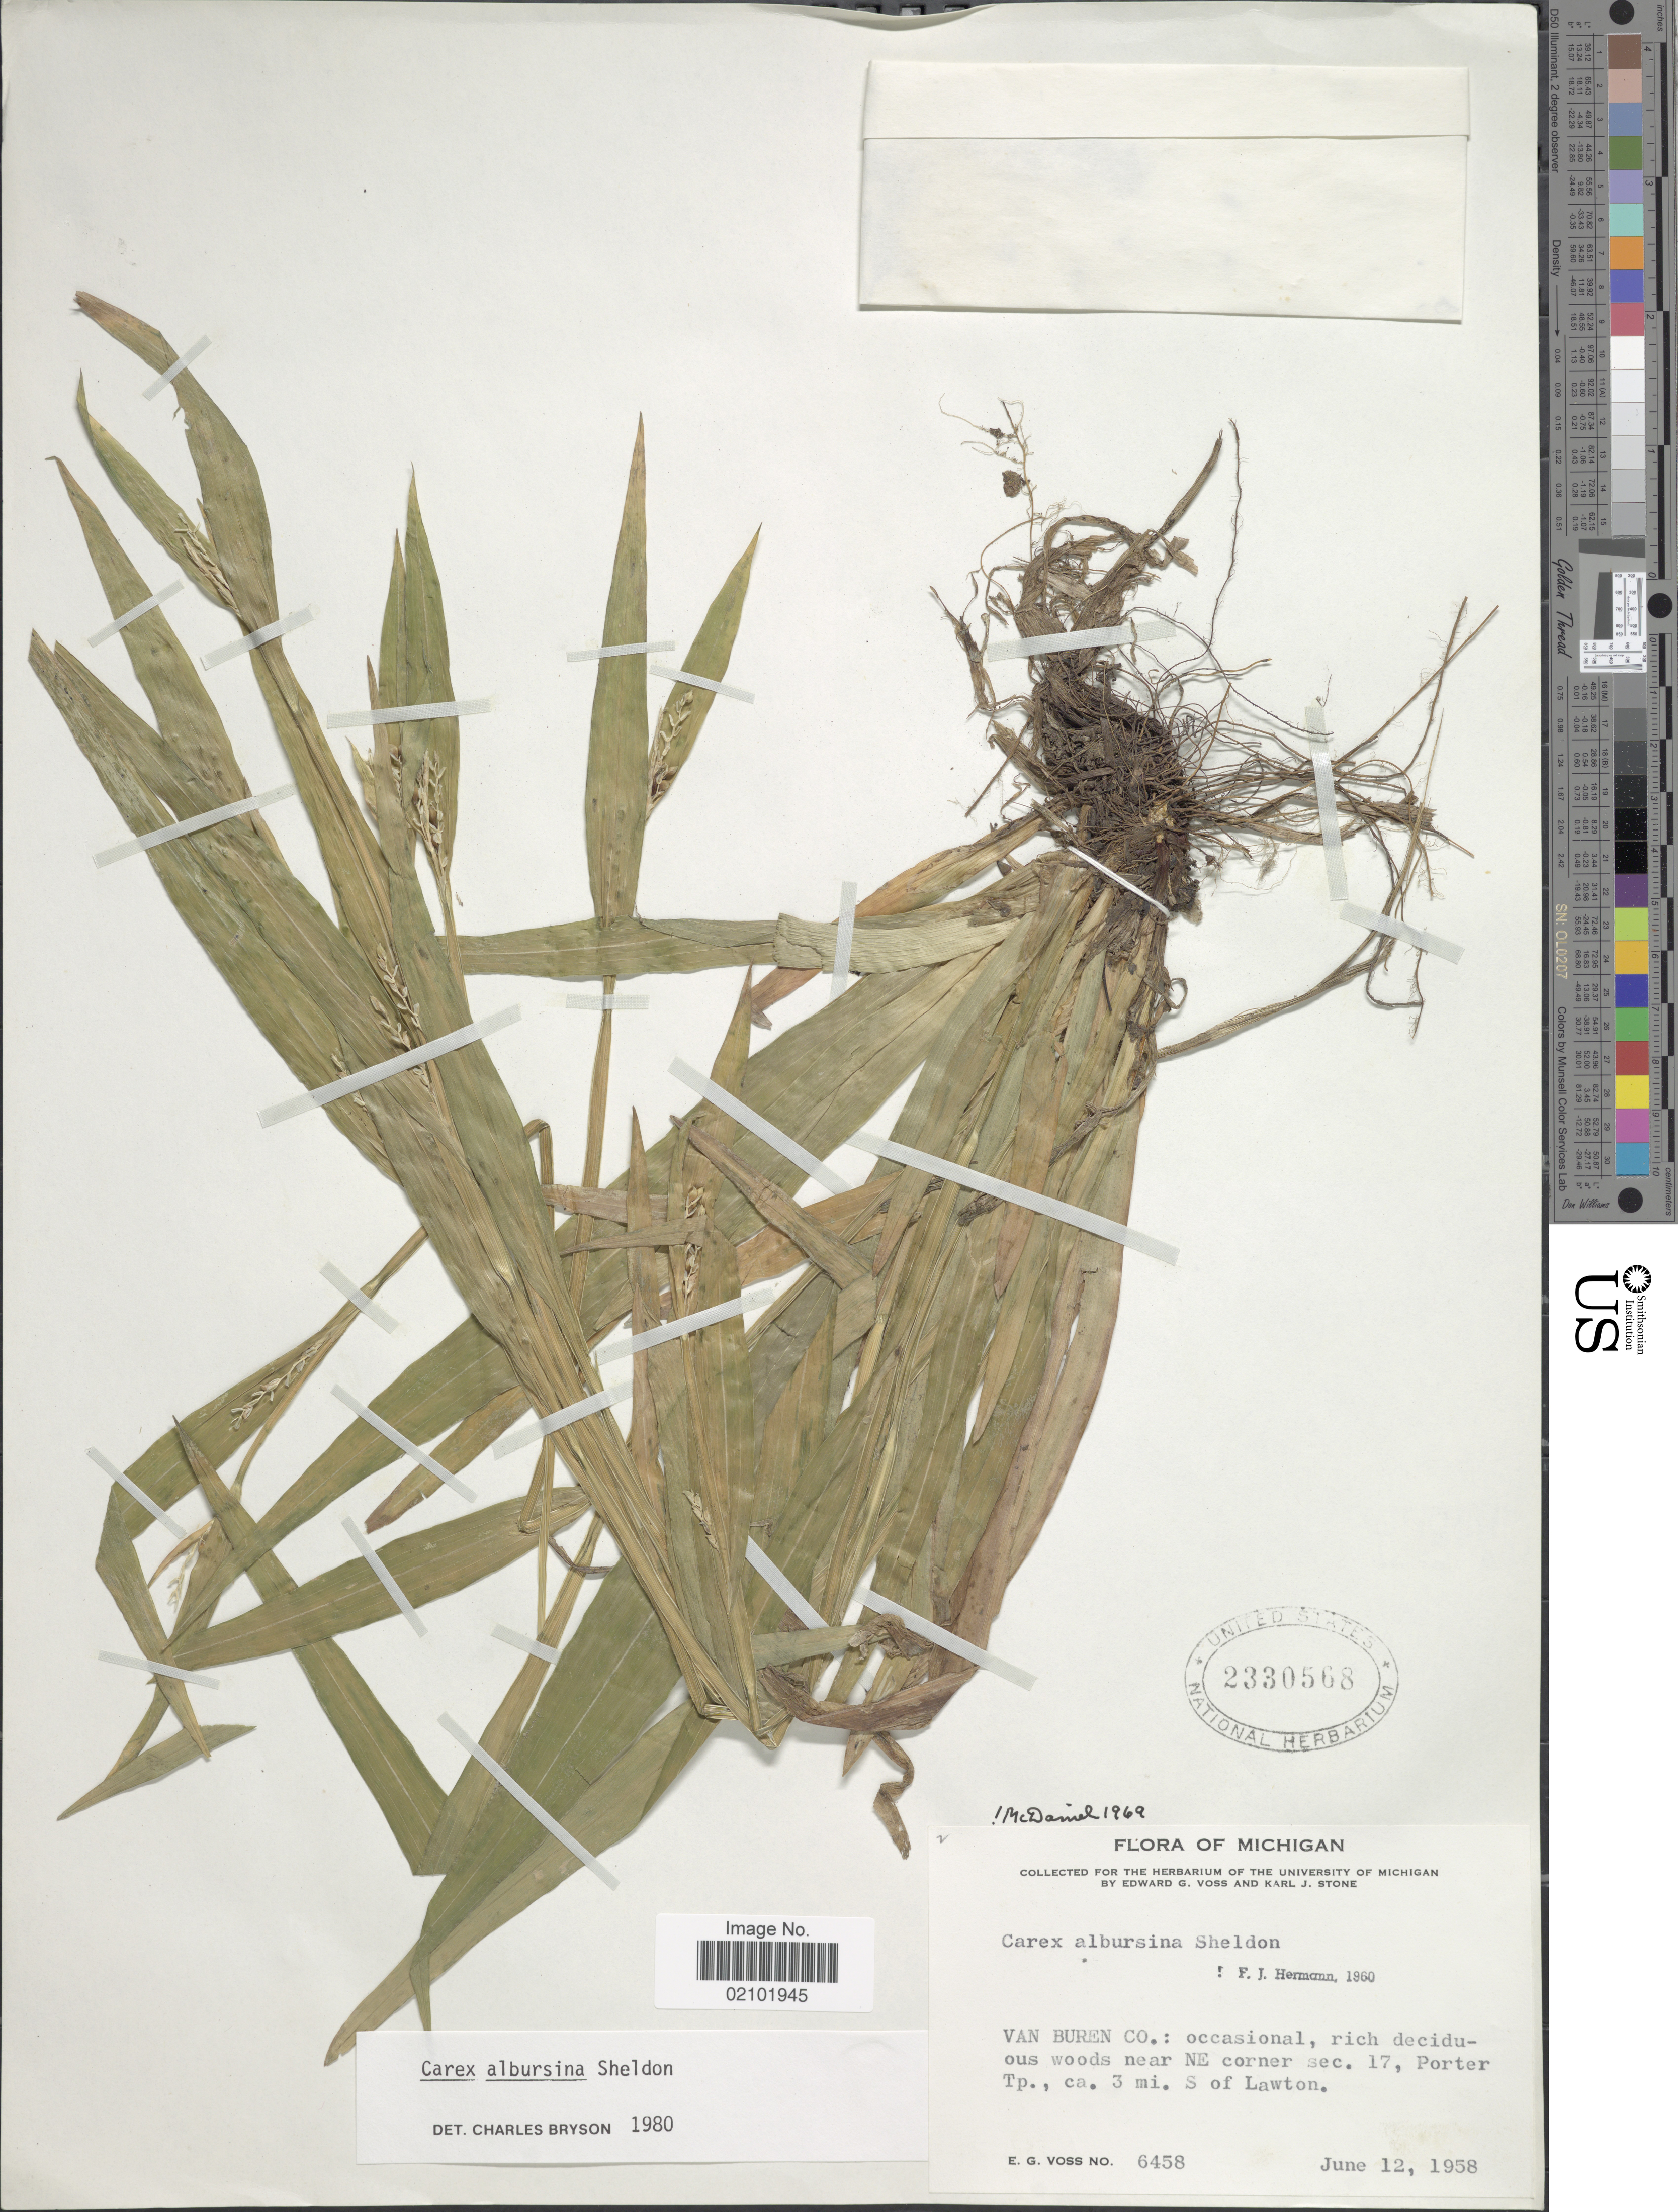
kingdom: Plantae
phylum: Tracheophyta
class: Liliopsida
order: Poales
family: Cyperaceae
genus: Carex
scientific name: Carex albursina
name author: E. Sheld.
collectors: E. G. Voss & K. J. Stone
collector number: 6458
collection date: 1958-06-12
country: United States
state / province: Michigan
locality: Van Buren Co.: near NE corner sec. 17, Porter Tp., ca. 3 mi. S of Lawton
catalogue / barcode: US 2330568